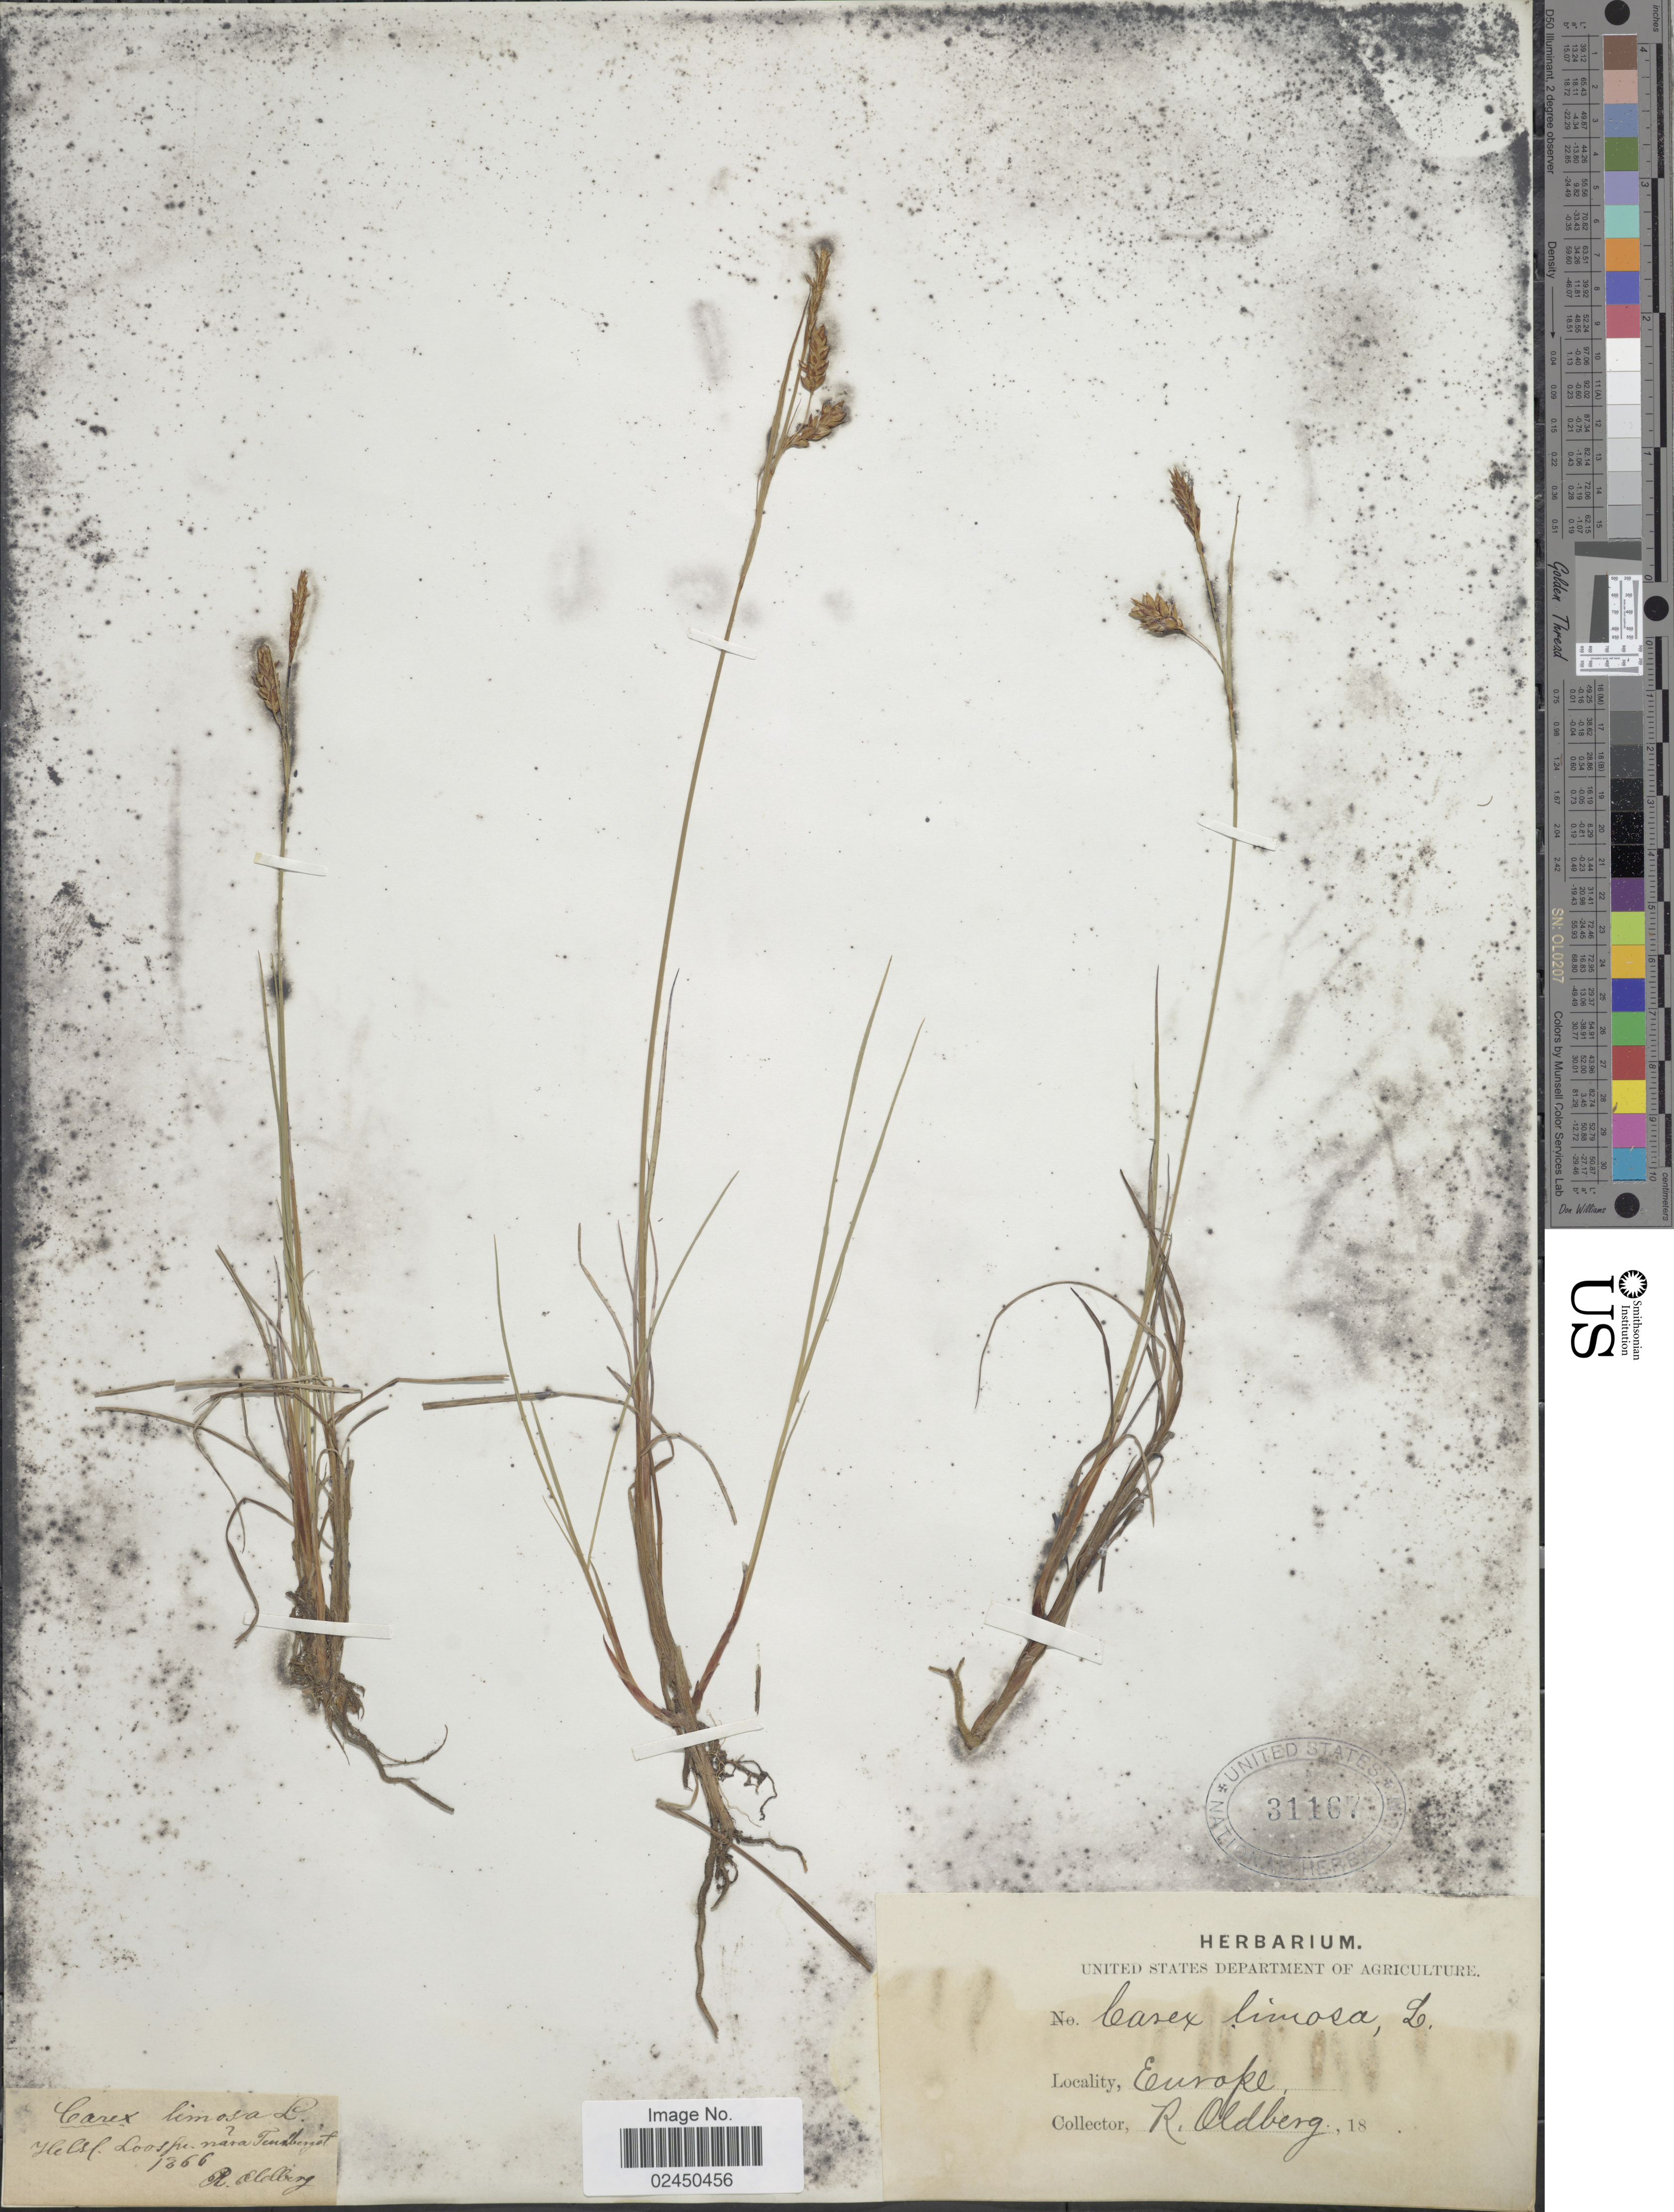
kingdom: Plantae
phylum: Tracheophyta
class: Liliopsida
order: Poales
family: Cyperaceae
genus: Carex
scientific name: Carex limosa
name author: L.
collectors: R. Oldberg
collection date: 1866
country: Sweden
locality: Europe, Helsl., Loospe., nara Tennberget.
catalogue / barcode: US 31167